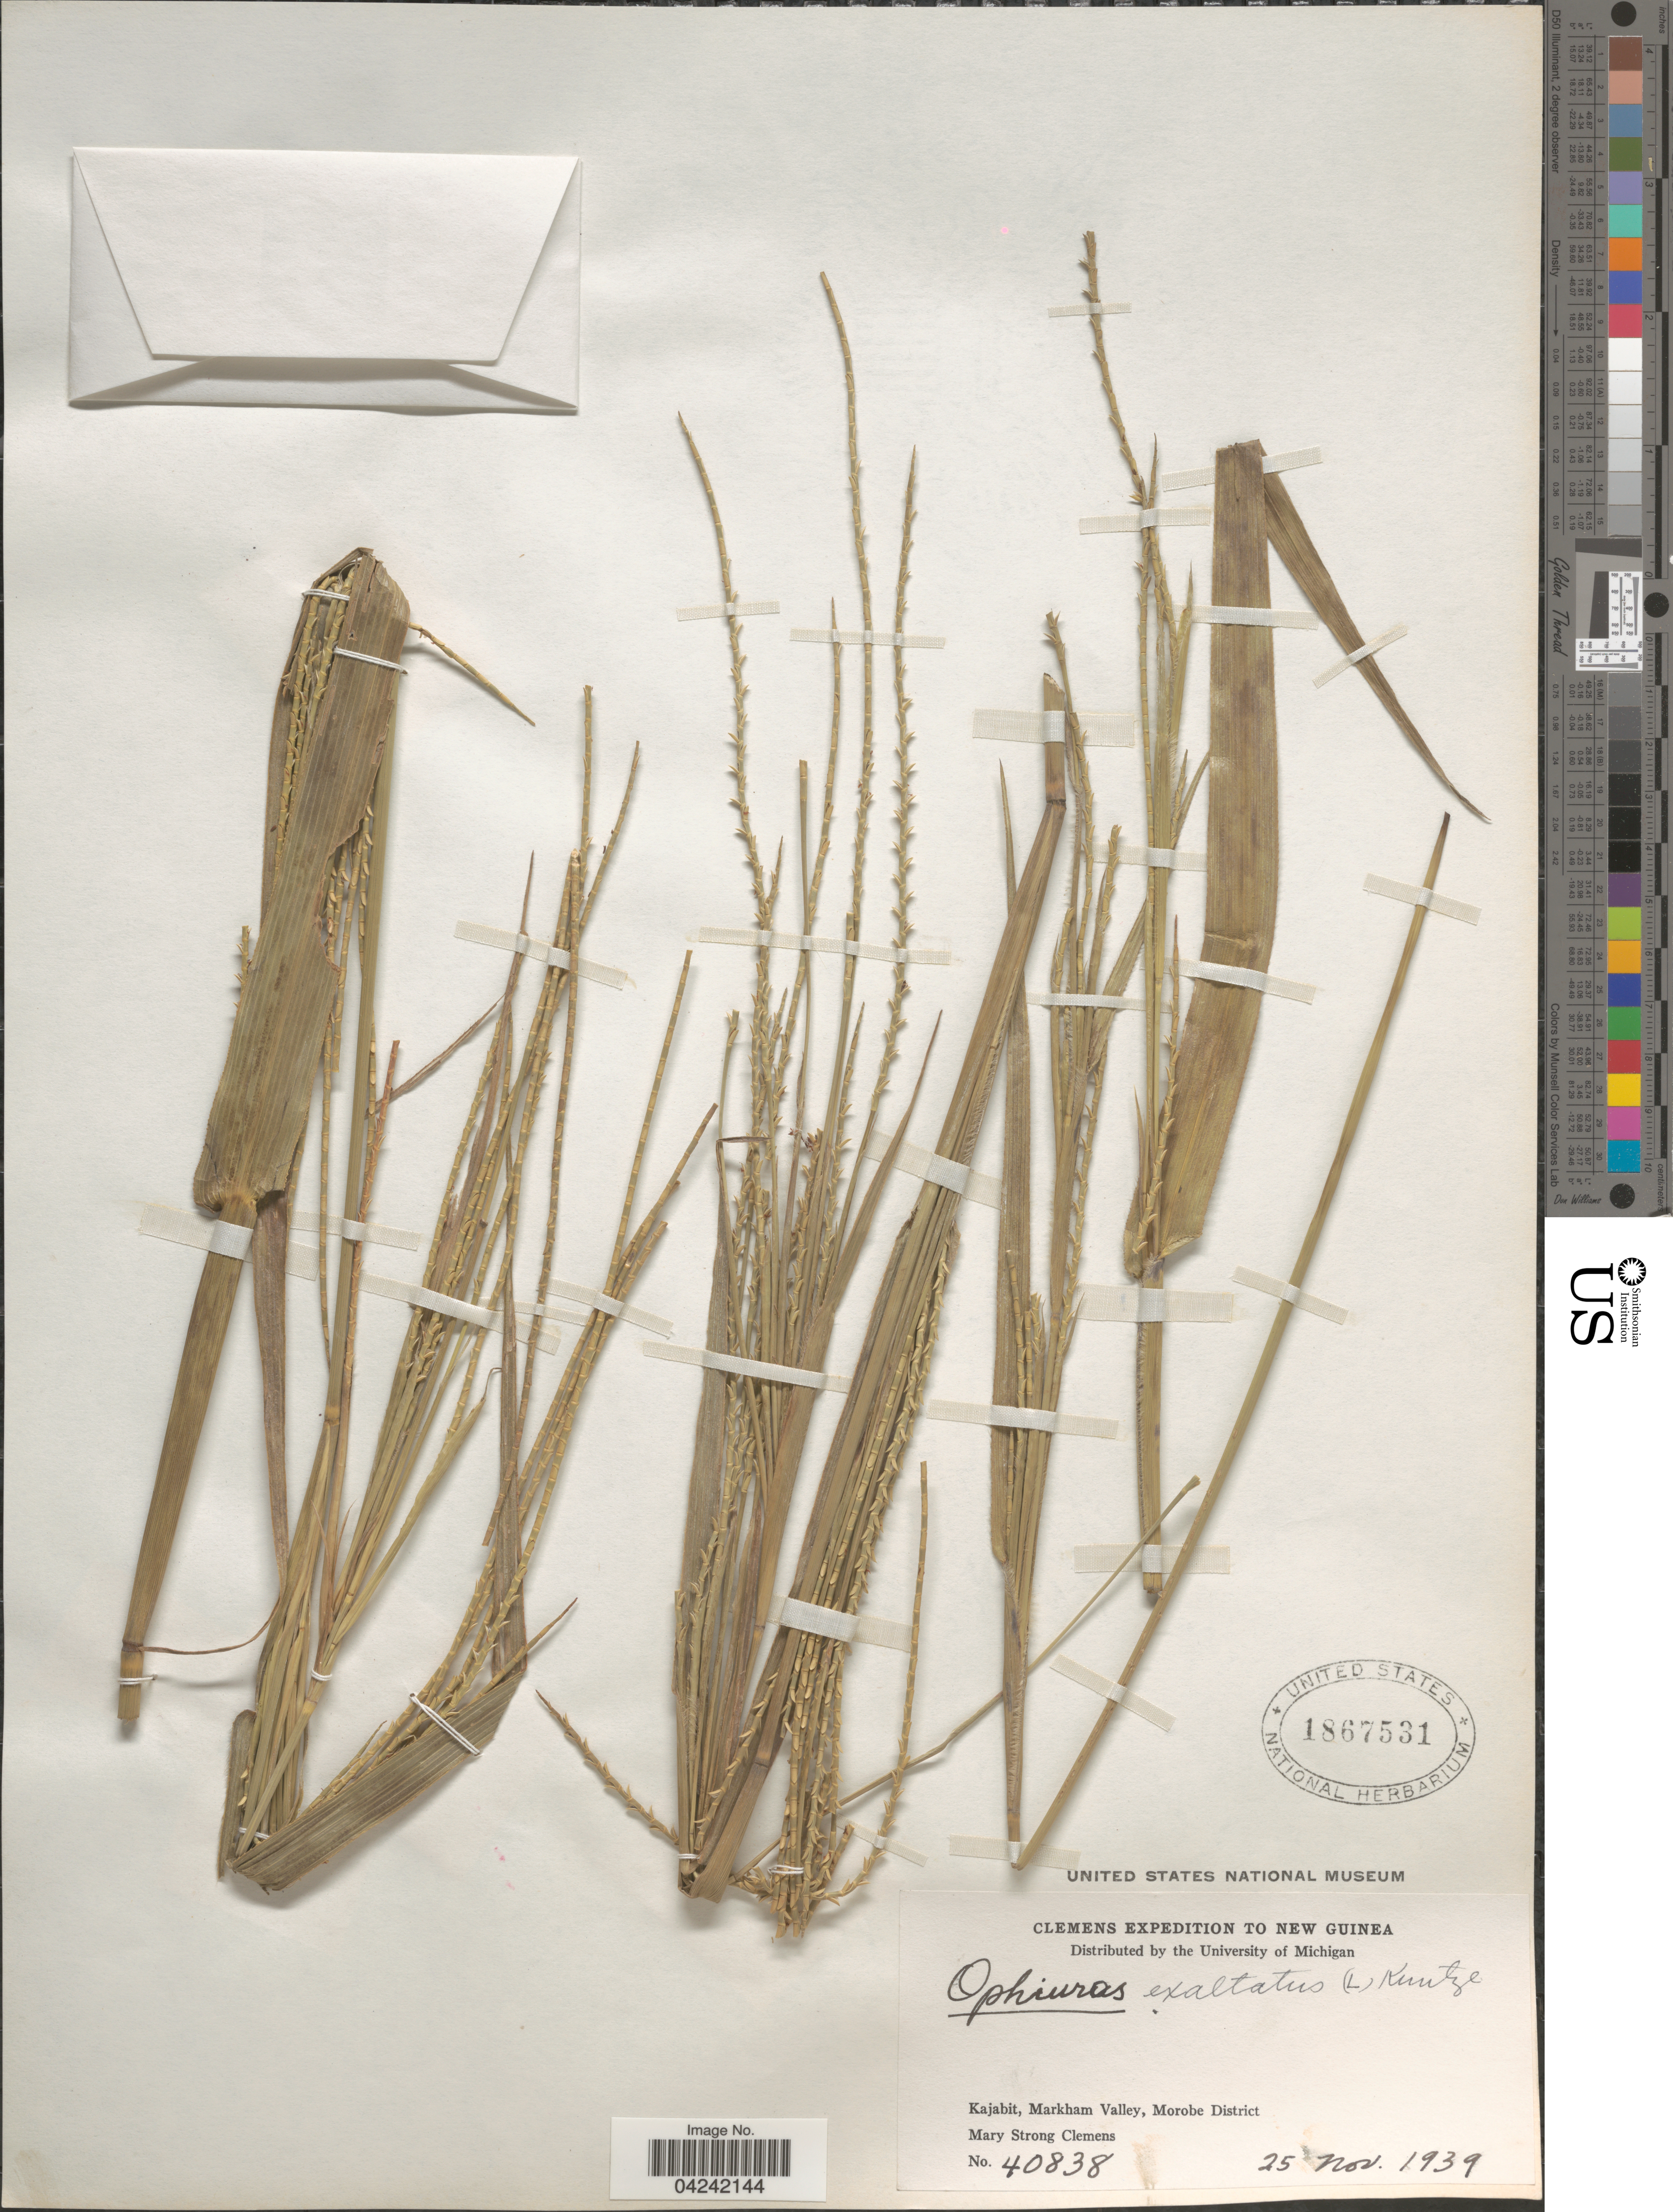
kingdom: Plantae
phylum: Tracheophyta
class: Liliopsida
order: Poales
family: Poaceae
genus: Ophiuros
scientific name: Ophiuros sp.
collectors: M. S. Clemens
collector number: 40838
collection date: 1939-11-25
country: Papua New Guinea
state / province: Morobe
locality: Clemens Expedition To New Guinea. Kajabit, Markham Valley, Morobe District.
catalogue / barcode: US 1867531